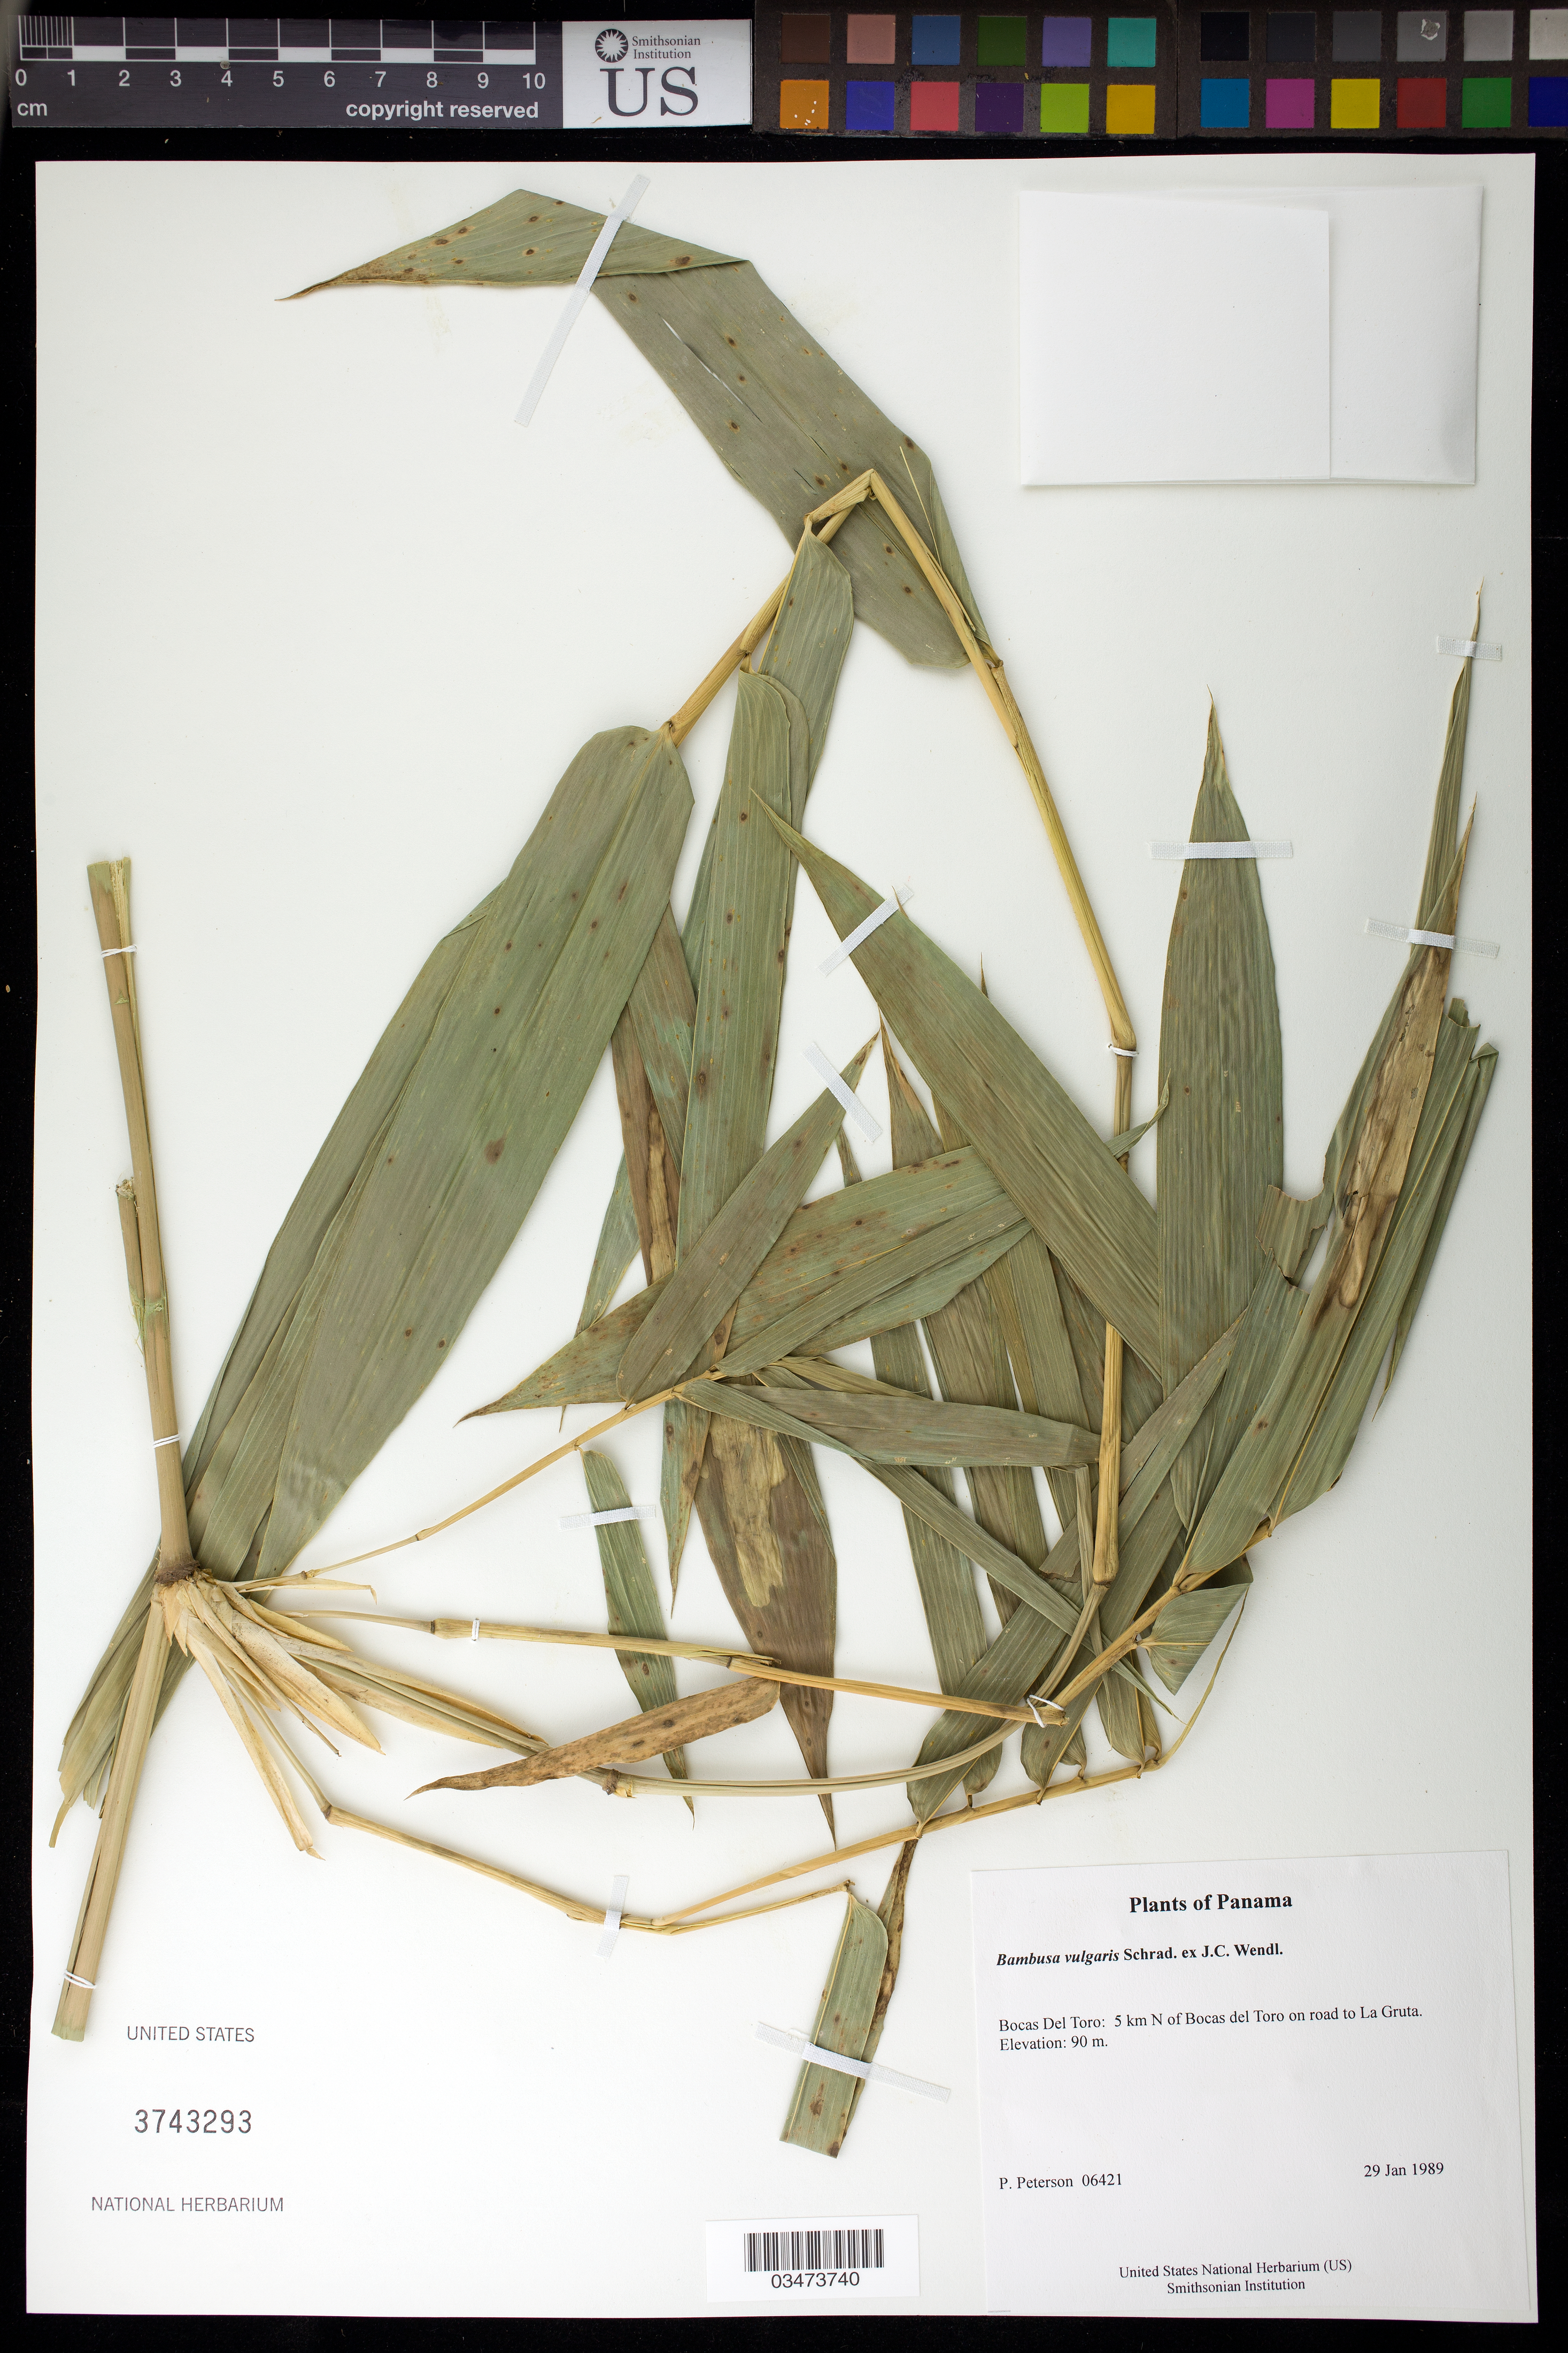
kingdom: Plantae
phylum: Tracheophyta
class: Liliopsida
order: Poales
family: Poaceae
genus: Bambusa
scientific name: Bambusa vulgaris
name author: Schrad. ex J.C. Wendl.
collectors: P. M. Peterson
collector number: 06421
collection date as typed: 29 Jan 1989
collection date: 1989-01-29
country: Panama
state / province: Bocas del Toro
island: Colón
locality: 5 km N of Bocas del Toro on road to La Gruta.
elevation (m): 90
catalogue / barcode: US 3743293